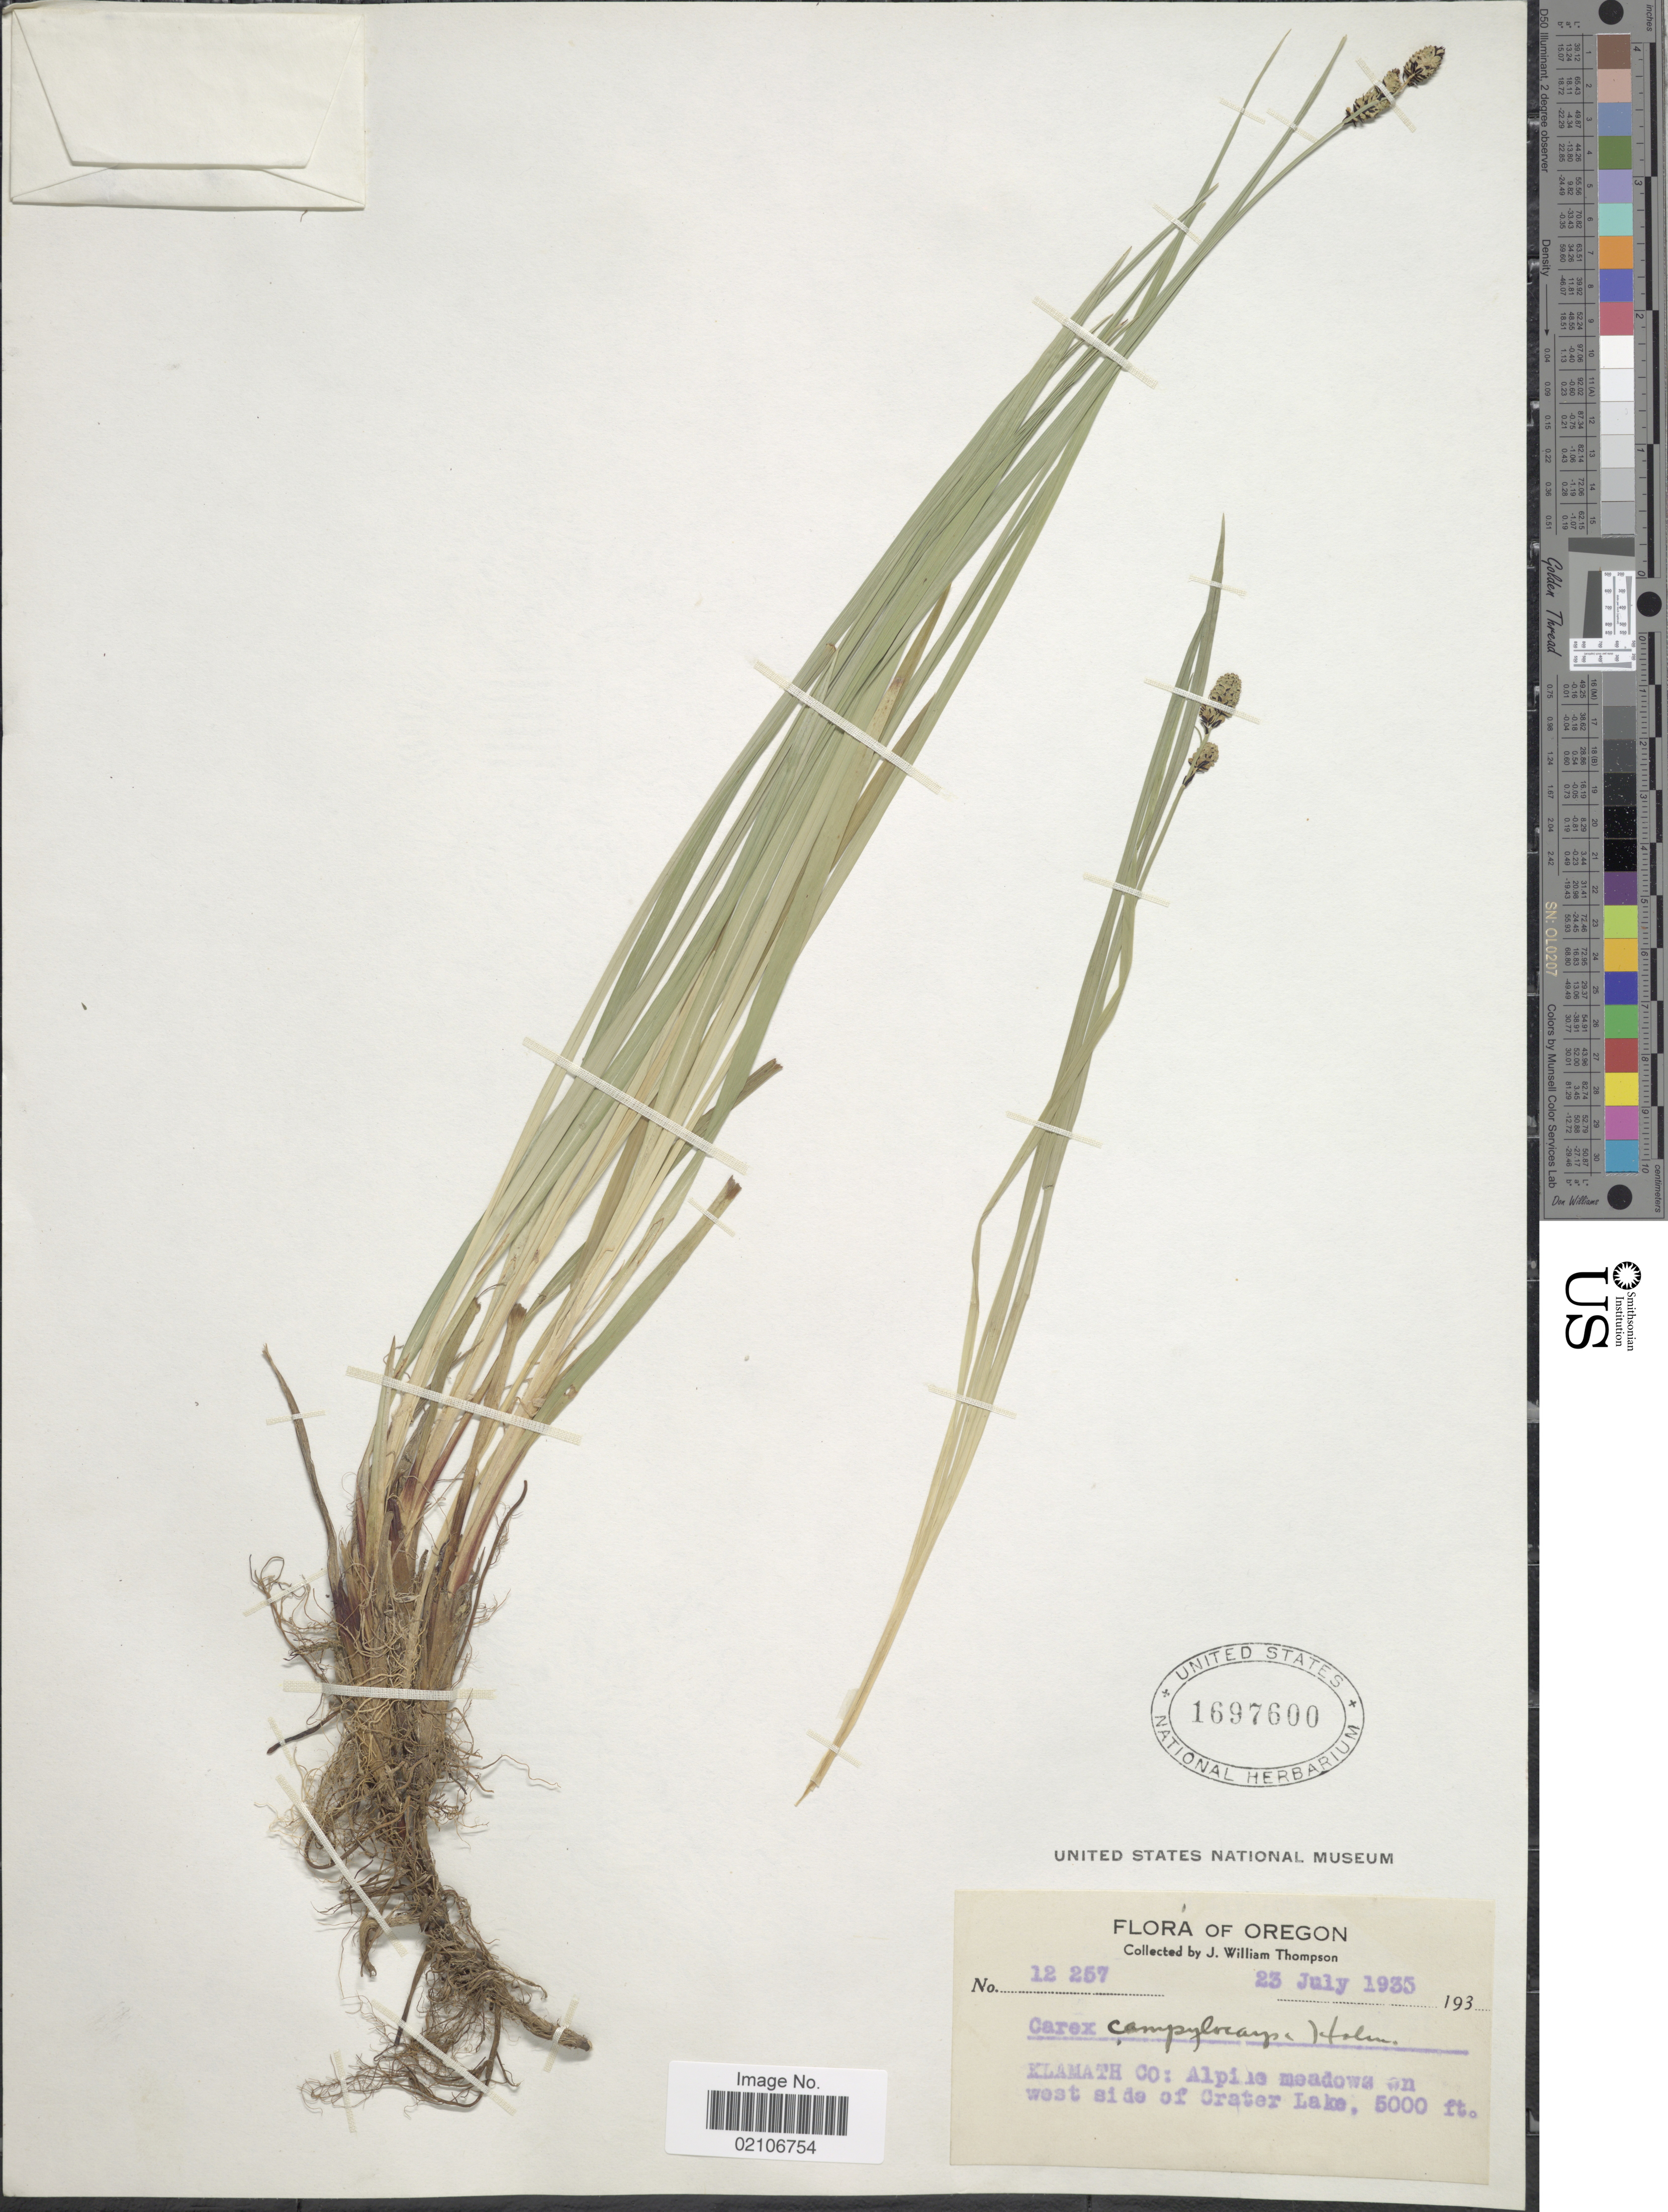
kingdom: Plantae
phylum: Tracheophyta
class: Liliopsida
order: Poales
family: Cyperaceae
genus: Carex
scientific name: Carex scopulorum var. bracteosa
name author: (L.H. Bailey) F.J. Herm.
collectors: J. W. Thompson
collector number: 12257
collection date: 1953-07-23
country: United States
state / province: Oregon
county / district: Klamath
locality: Klamath Co: Alpine meadows on west side of Crater Lake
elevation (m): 1524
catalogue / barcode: US 1697600